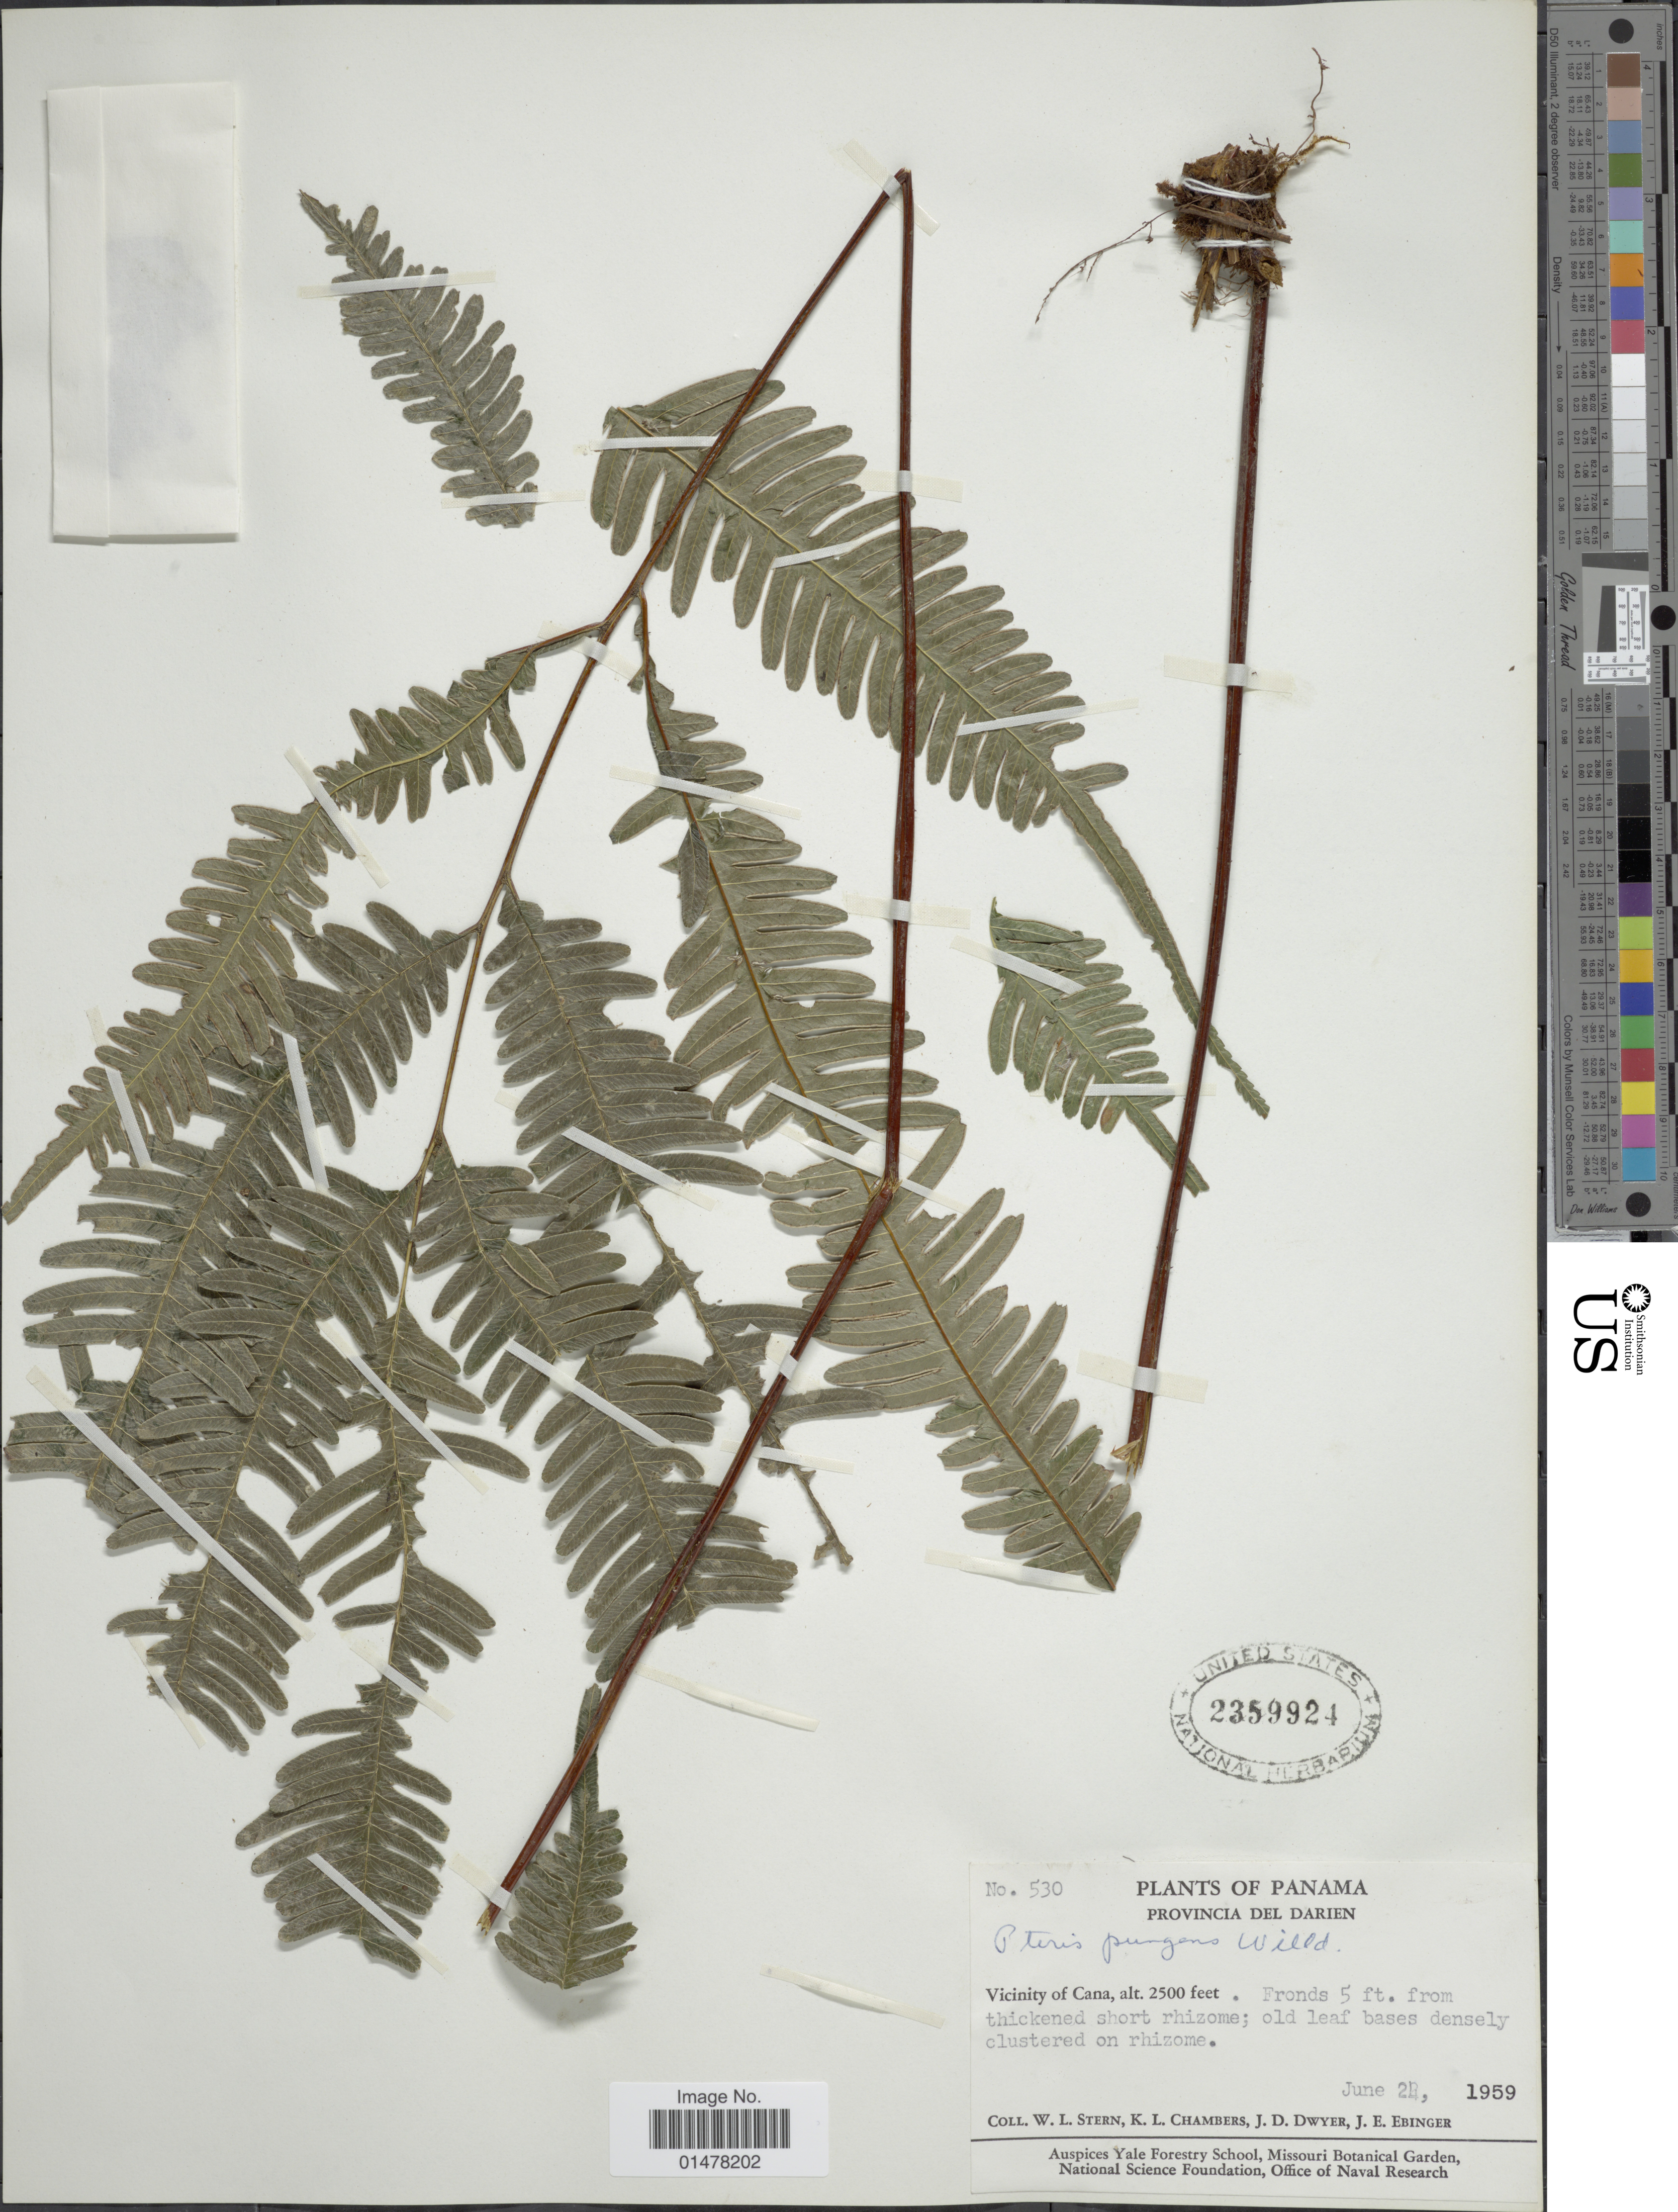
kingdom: Plantae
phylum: Tracheophyta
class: Polypodiopsida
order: Polypodiales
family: Pteridaceae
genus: Pteris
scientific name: Pteris pungens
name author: Willd.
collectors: W. L. Stern, K. Chambers, J. D. Dwyer & J. Ebinger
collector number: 530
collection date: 1959-06-28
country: Panama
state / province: Darién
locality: Plants of Panama, Provincia del Darien, Vicinity of Cana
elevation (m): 762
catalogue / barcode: US 2359924